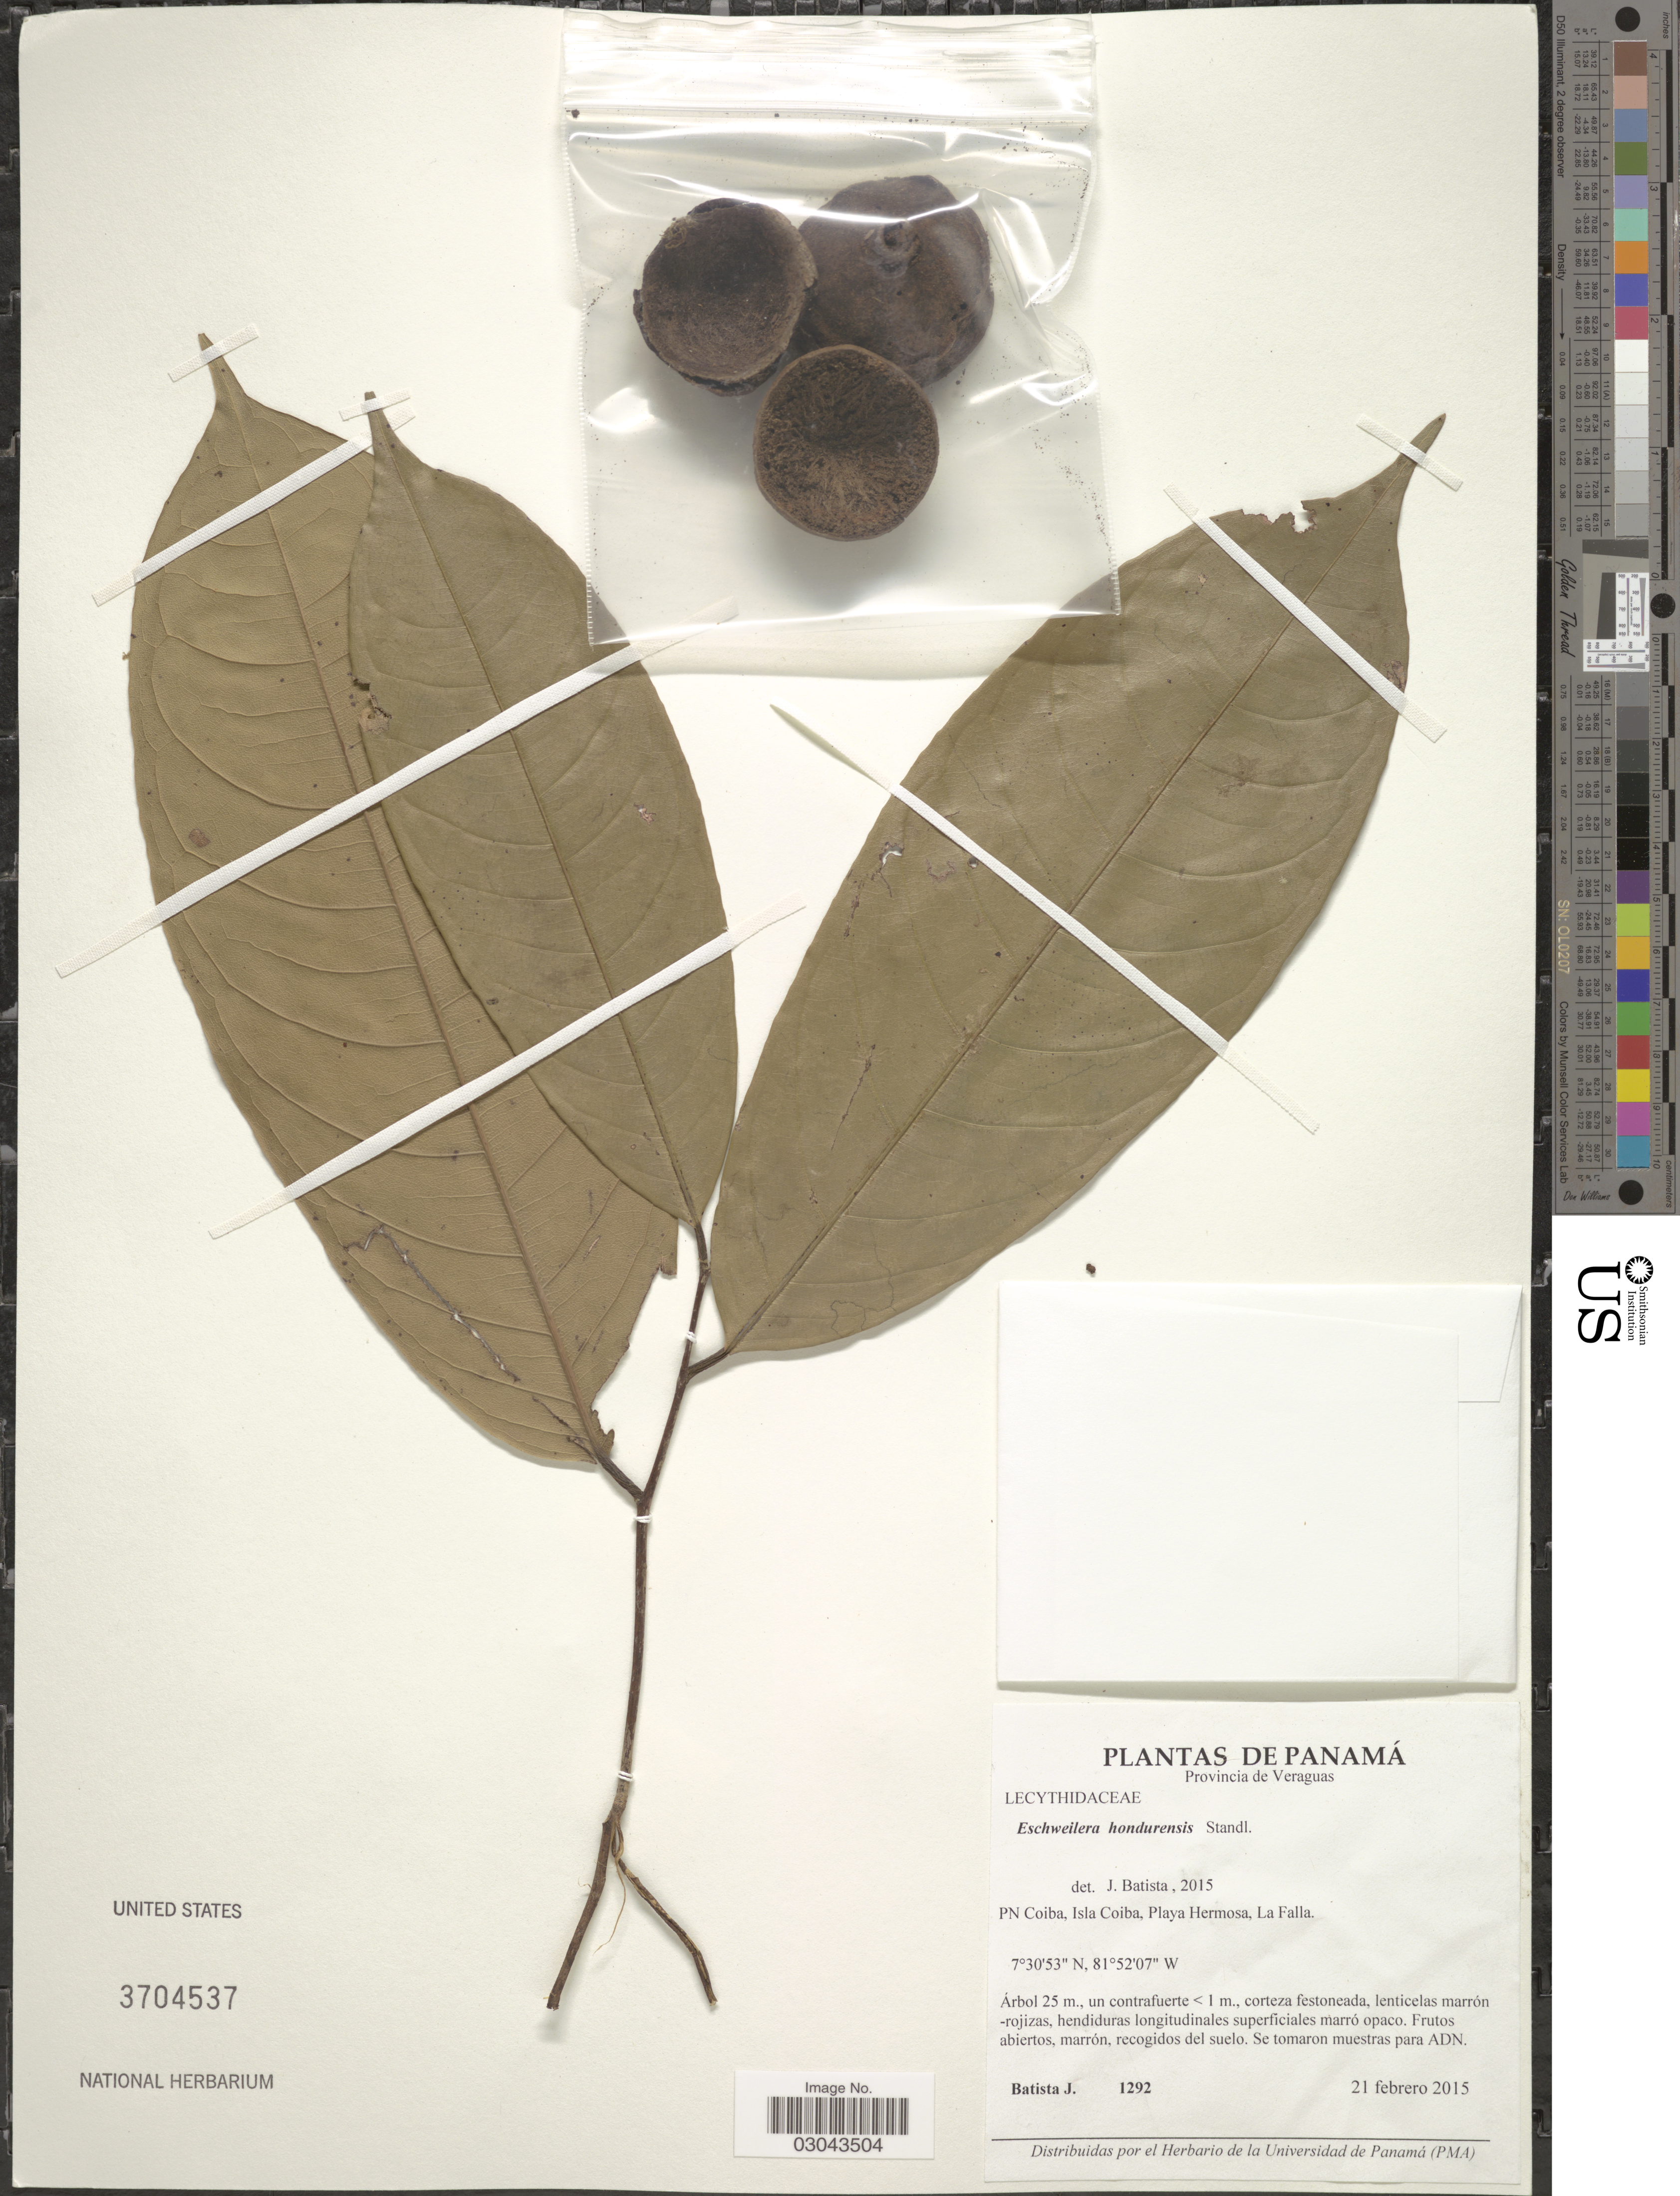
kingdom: Plantae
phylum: Tracheophyta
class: Magnoliopsida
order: Ericales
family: Lecythidaceae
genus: Eschweilera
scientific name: Eschweilera hondurensis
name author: Standl. in Yunck.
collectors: J. Batista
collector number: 1292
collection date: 2015-02-21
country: Panama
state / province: Veraguas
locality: PN Coiba, Isla Coiba, Playa Hermosa, La Falla.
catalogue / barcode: US 3704537